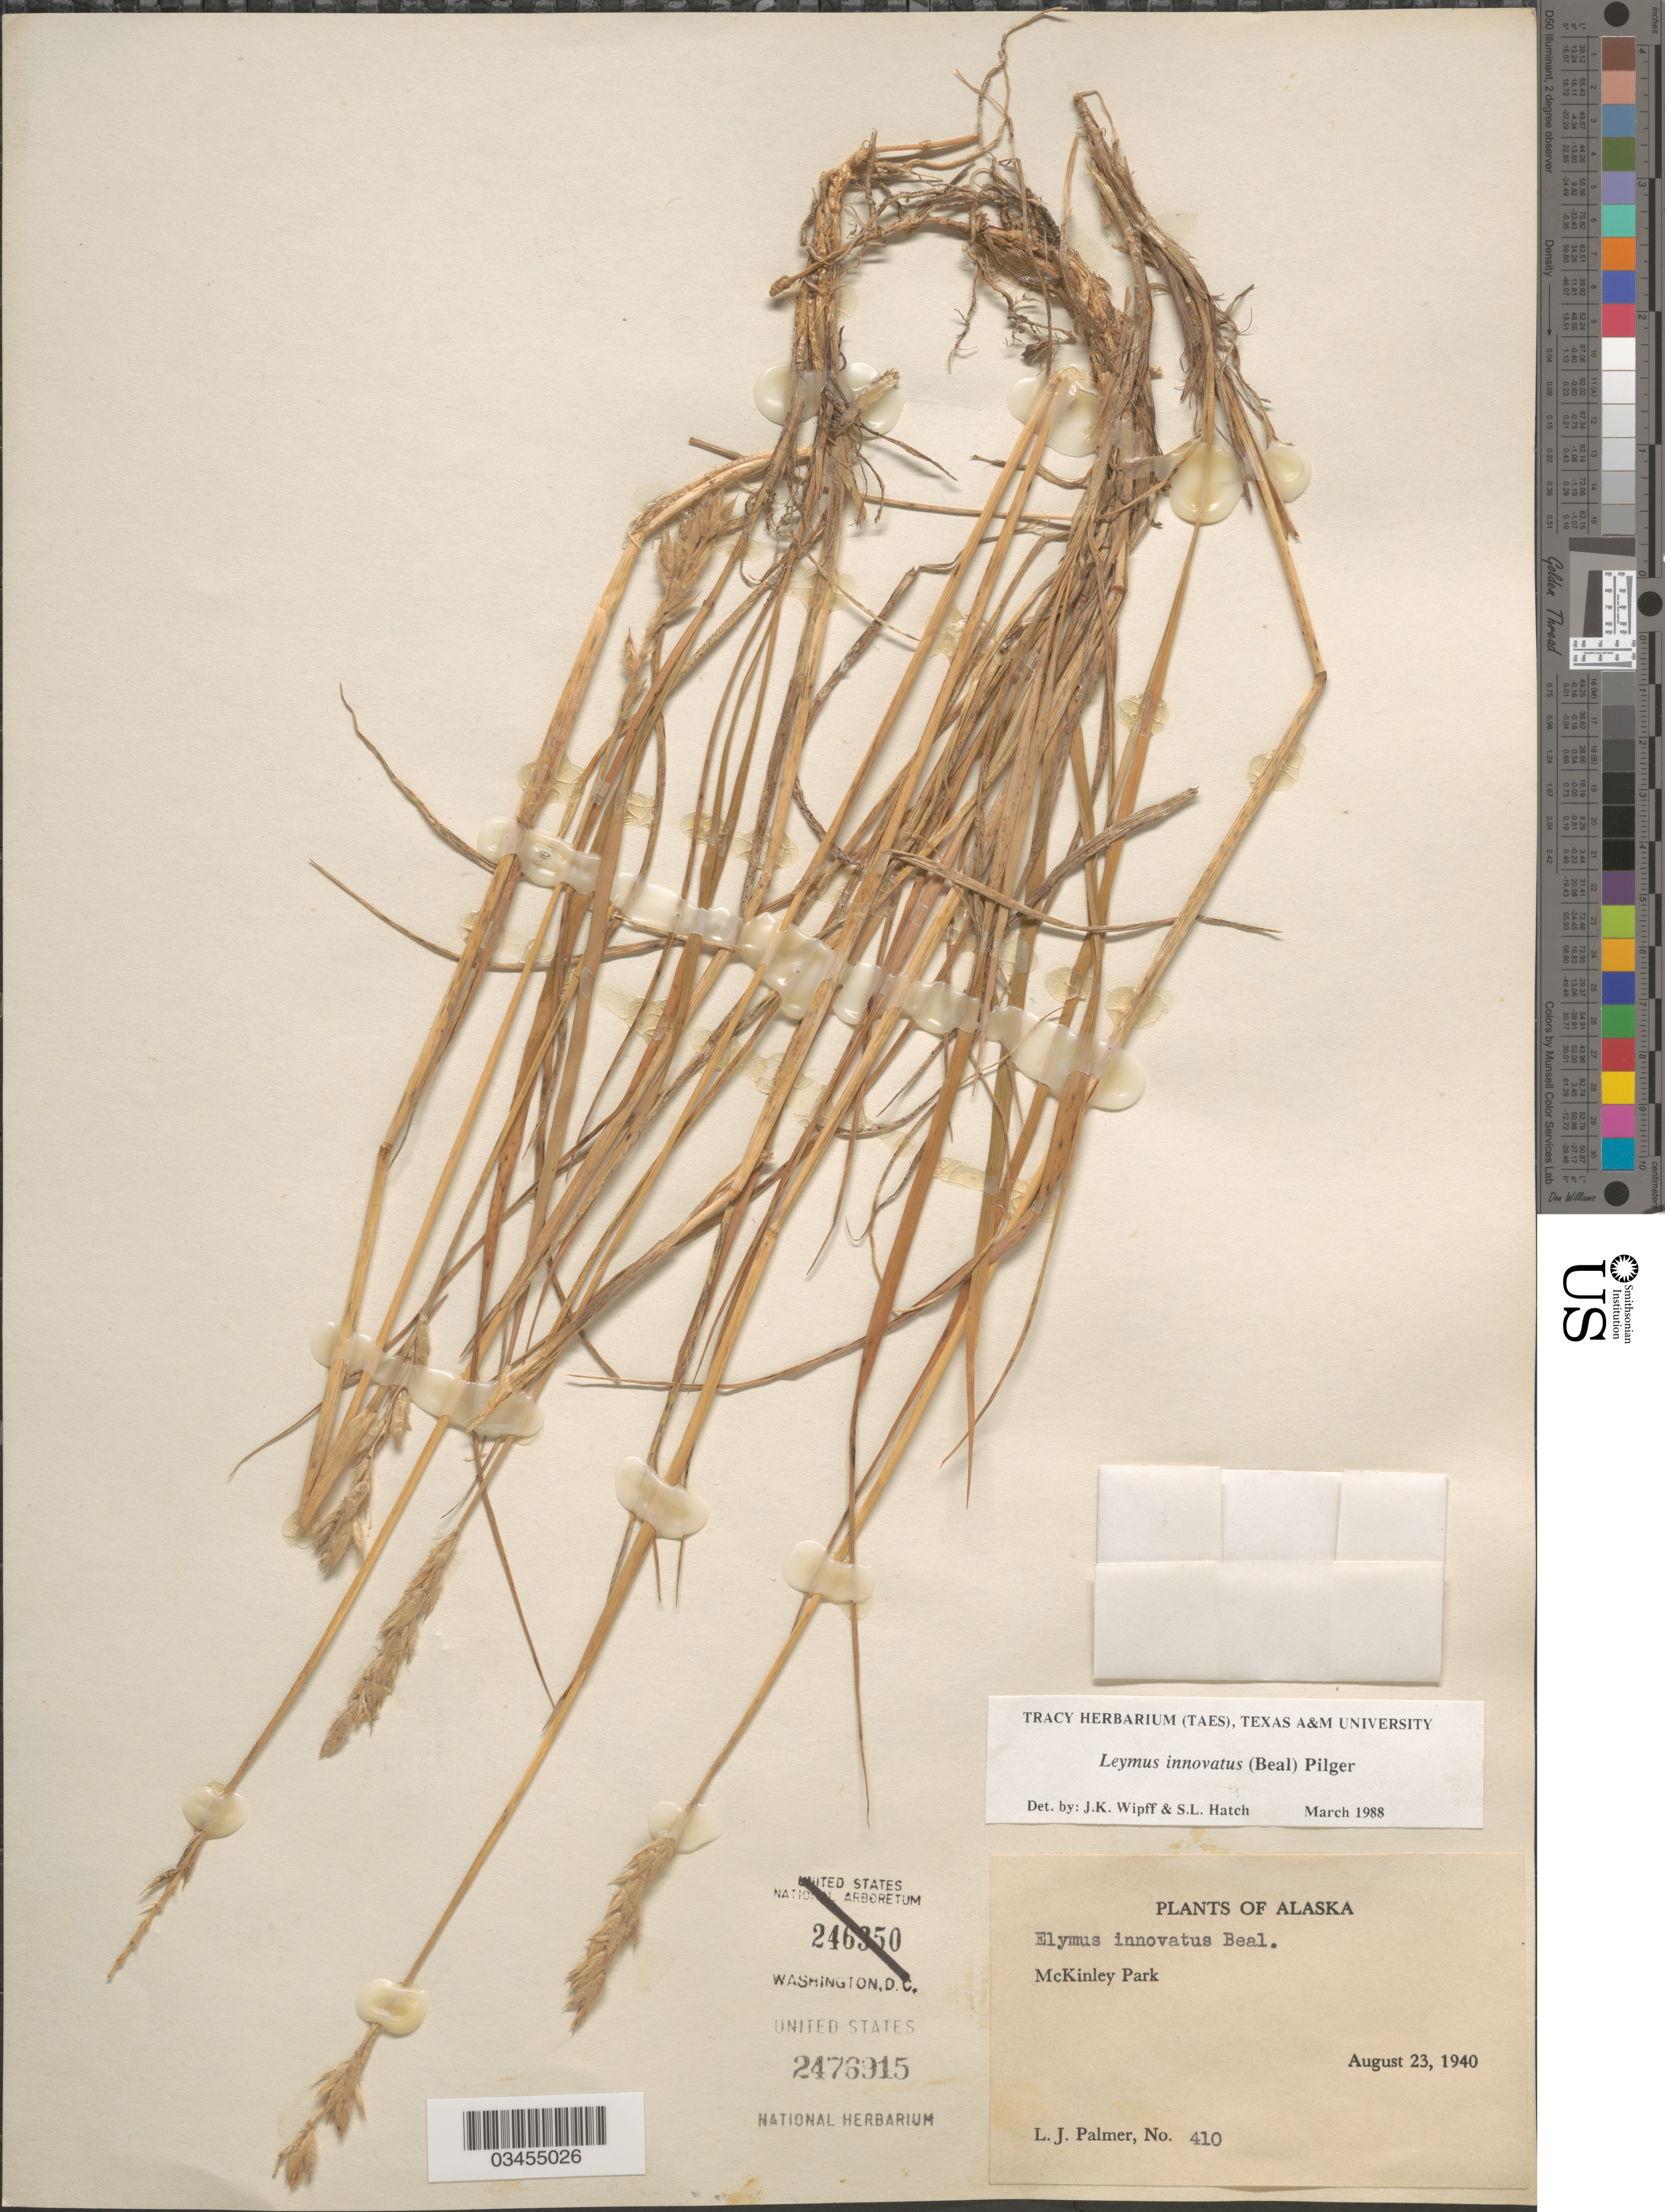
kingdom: Plantae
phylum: Tracheophyta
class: Liliopsida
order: Poales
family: Poaceae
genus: Leymus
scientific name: Leymus innovatus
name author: (W.J. Beal) Pilg.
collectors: L. J. Palmer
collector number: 410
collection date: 1940-08-23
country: United States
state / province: Alaska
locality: McKinley Park.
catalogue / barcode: US 2476915